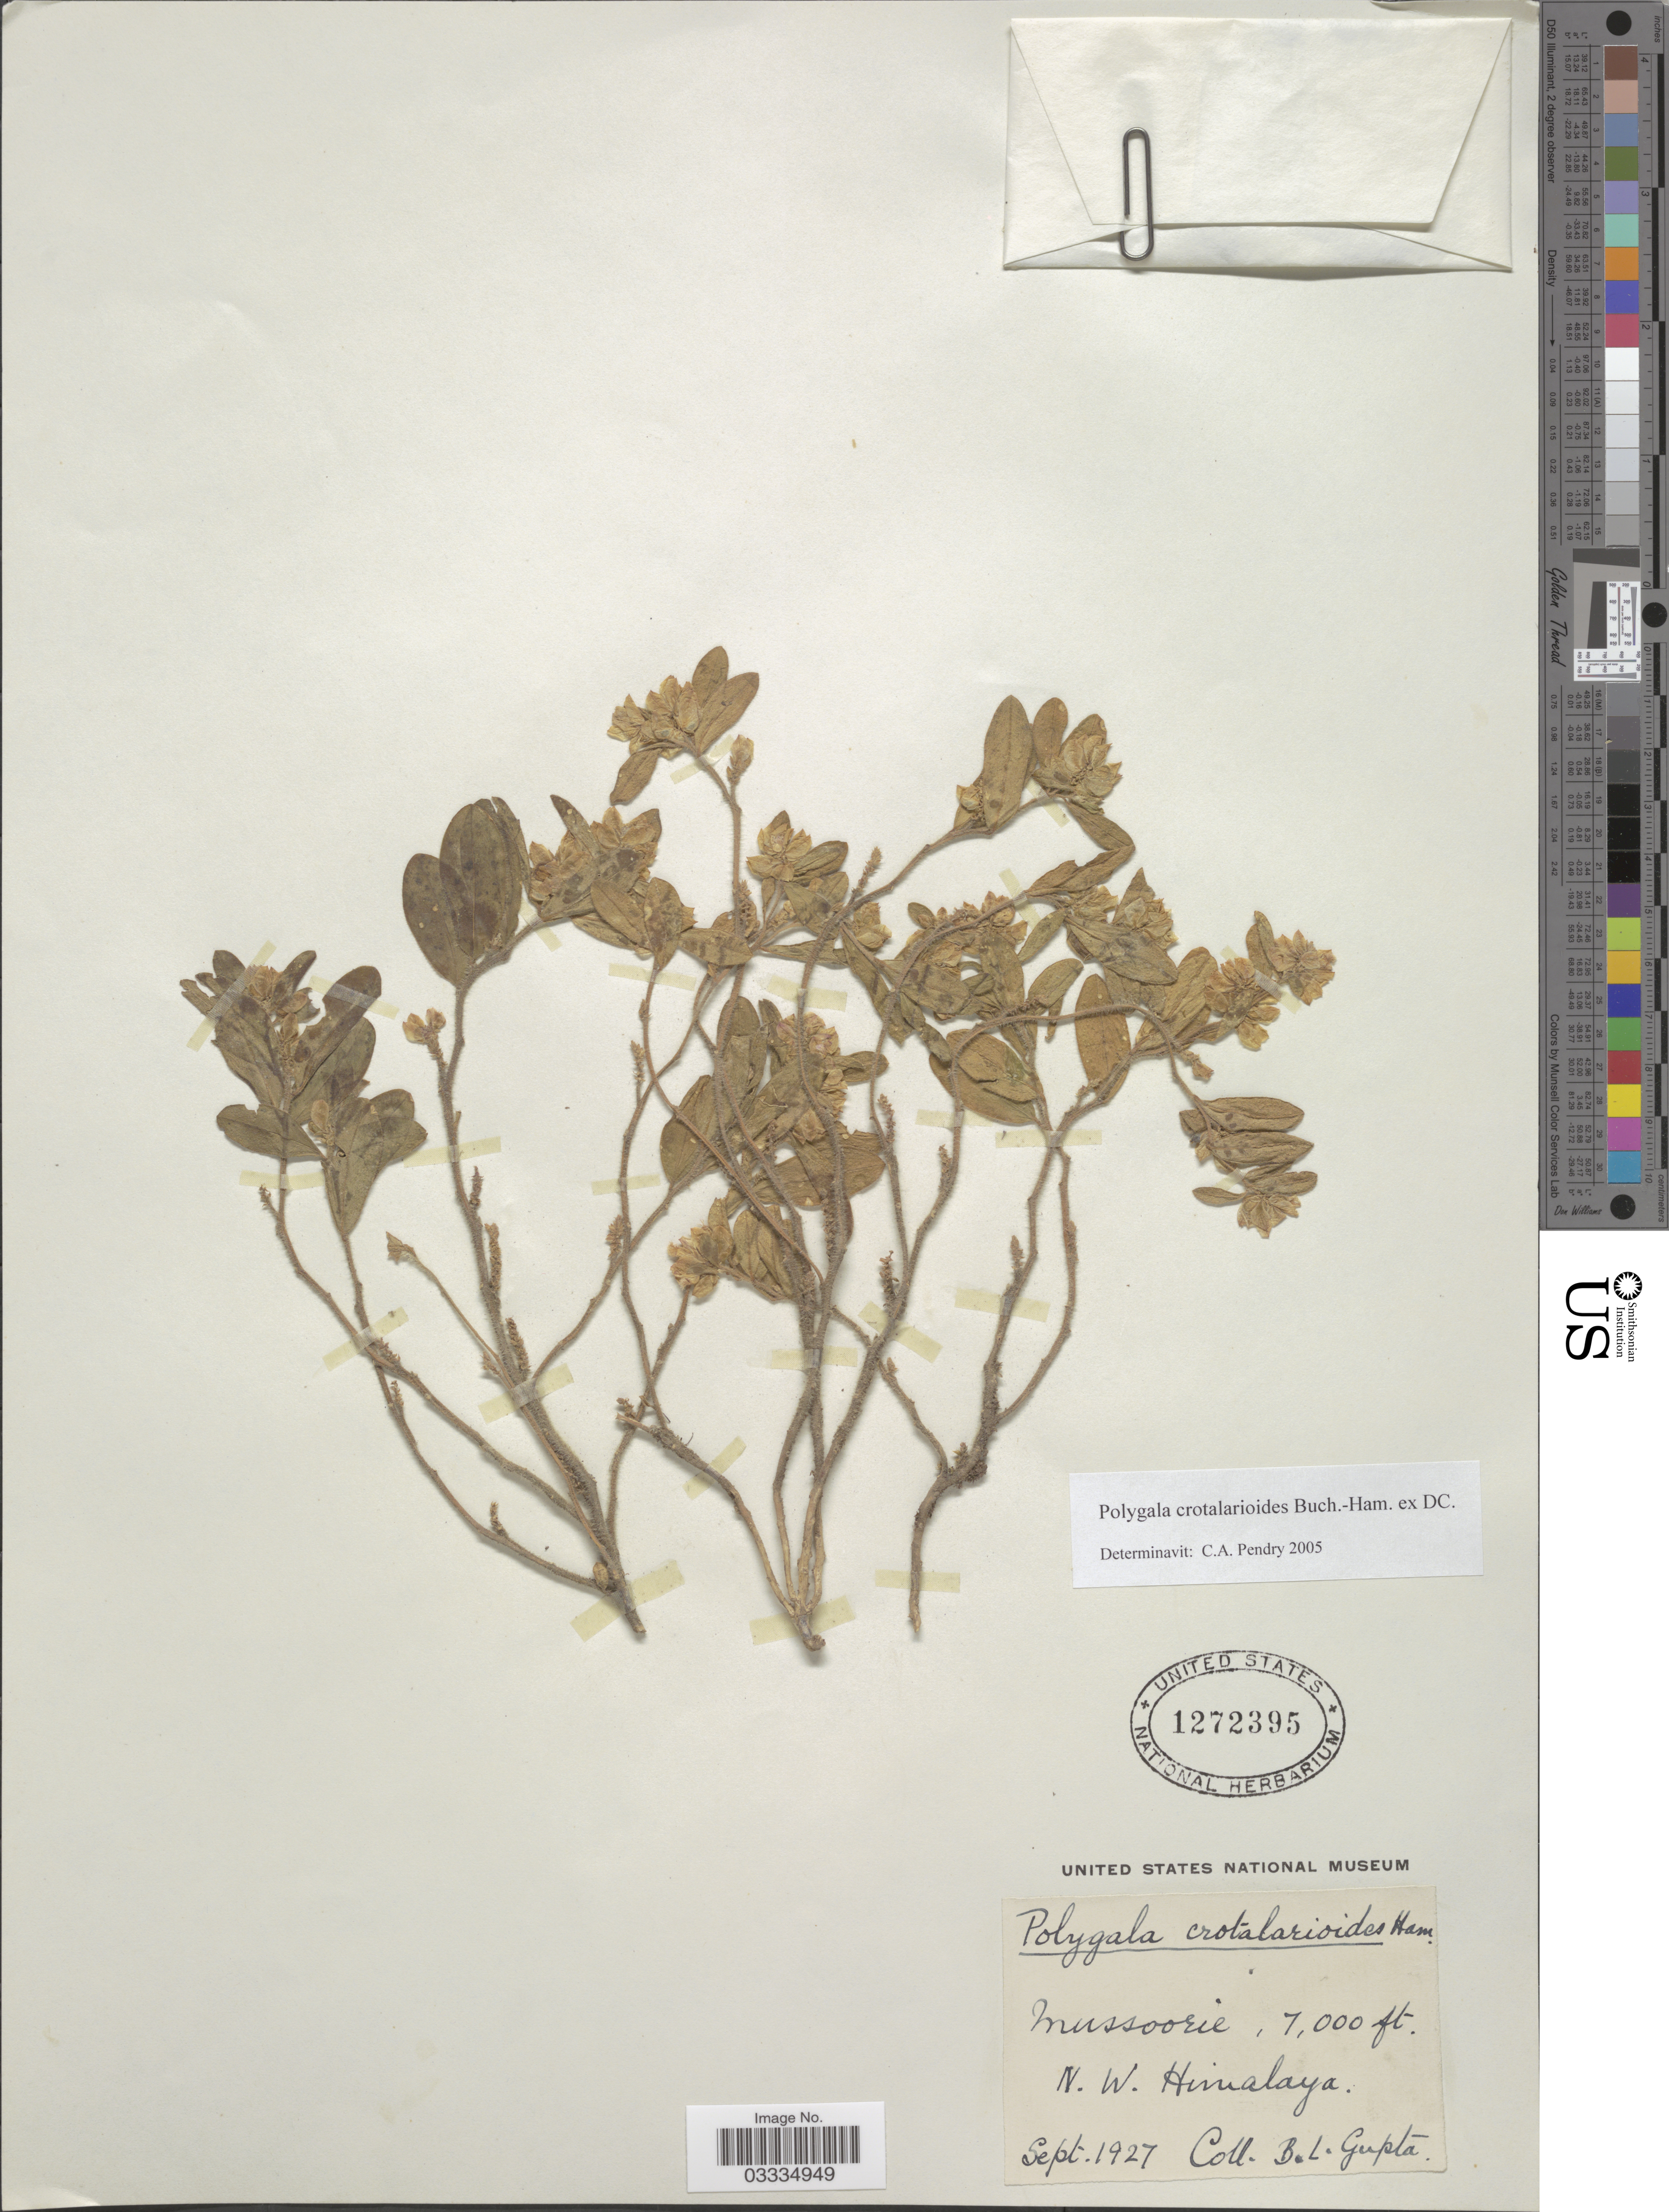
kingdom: Plantae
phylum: Tracheophyta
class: Magnoliopsida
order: Fabales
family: Polygalaceae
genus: Polygala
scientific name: Polygala crotalarioides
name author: Buch.-Ham. ex DC.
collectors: B. L. Gupta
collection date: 1927-09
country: India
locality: Mussoorie. N.W. Himalaya.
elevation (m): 2134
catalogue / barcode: US 1272395